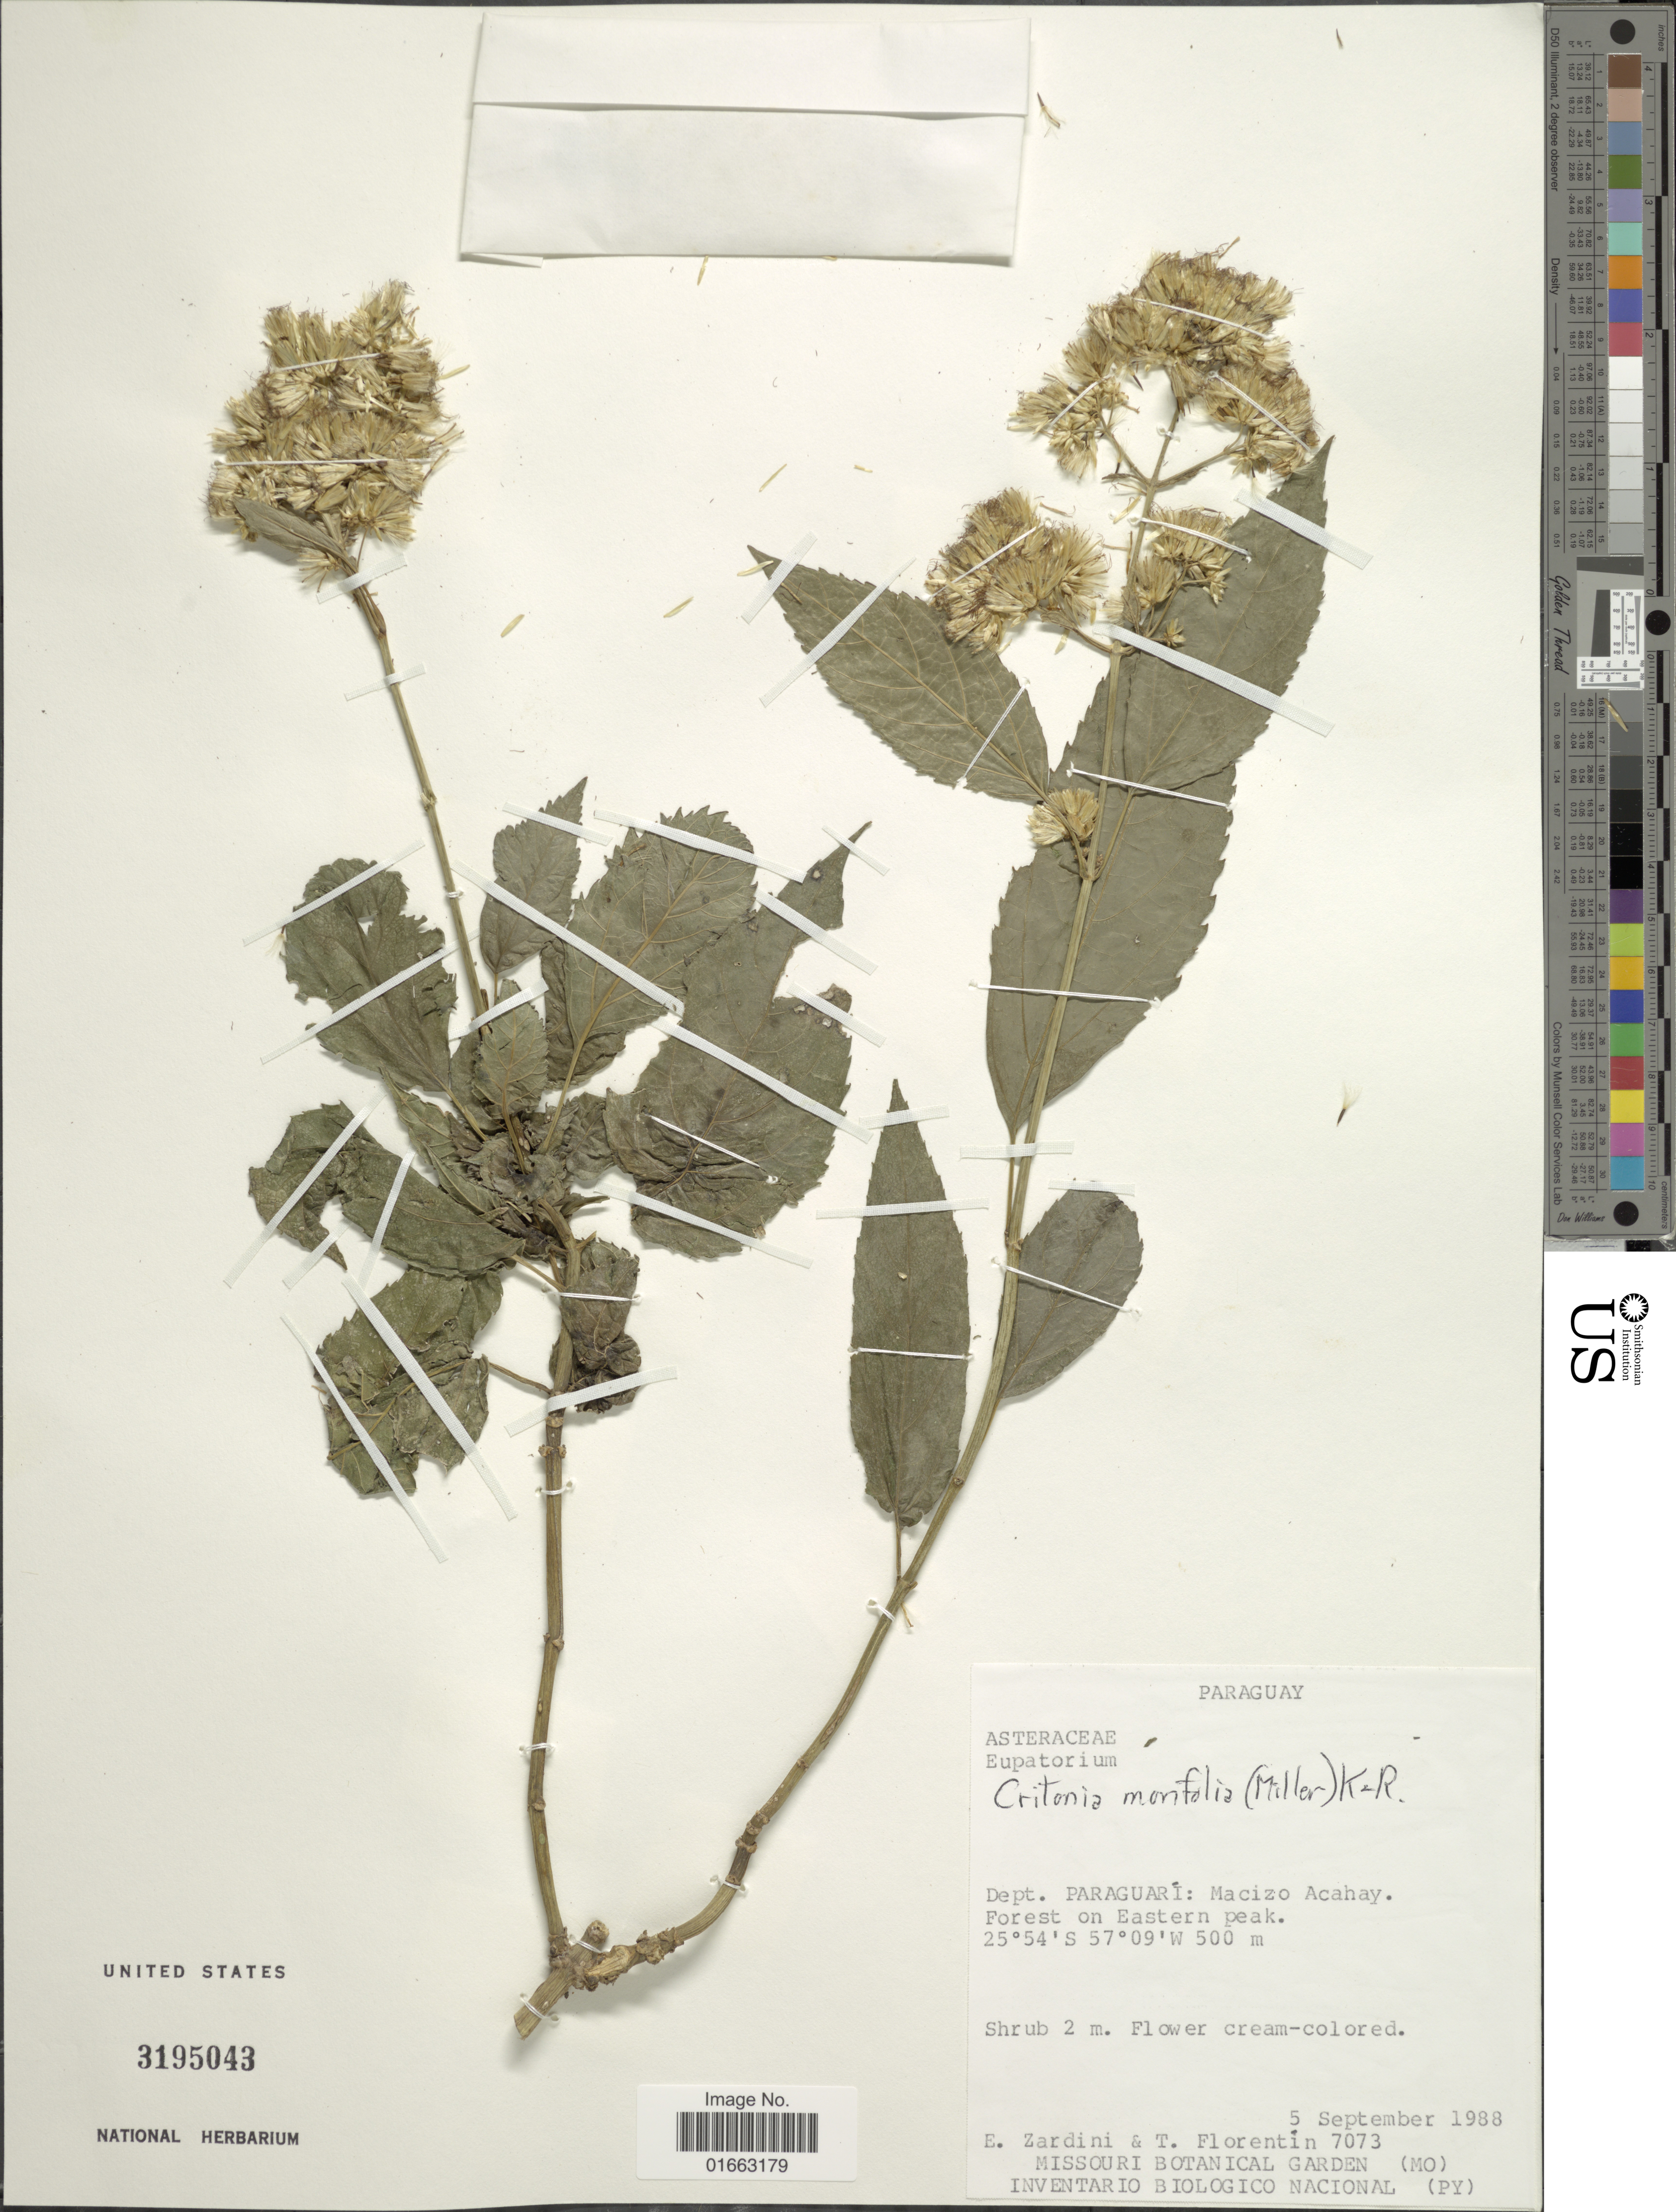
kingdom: Plantae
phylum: Tracheophyta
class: Magnoliopsida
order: Asterales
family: Asteraceae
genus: Critonia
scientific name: Critonia morifolia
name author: (Mill.) R.M. King & H. Rob.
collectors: E. M. Zardini & T. Florentin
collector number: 7073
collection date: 1988-09-05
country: Paraguay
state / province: Paraguari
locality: Macizo Acahay, Gallery forest on Eastern Peak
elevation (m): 500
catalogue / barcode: US 3195043